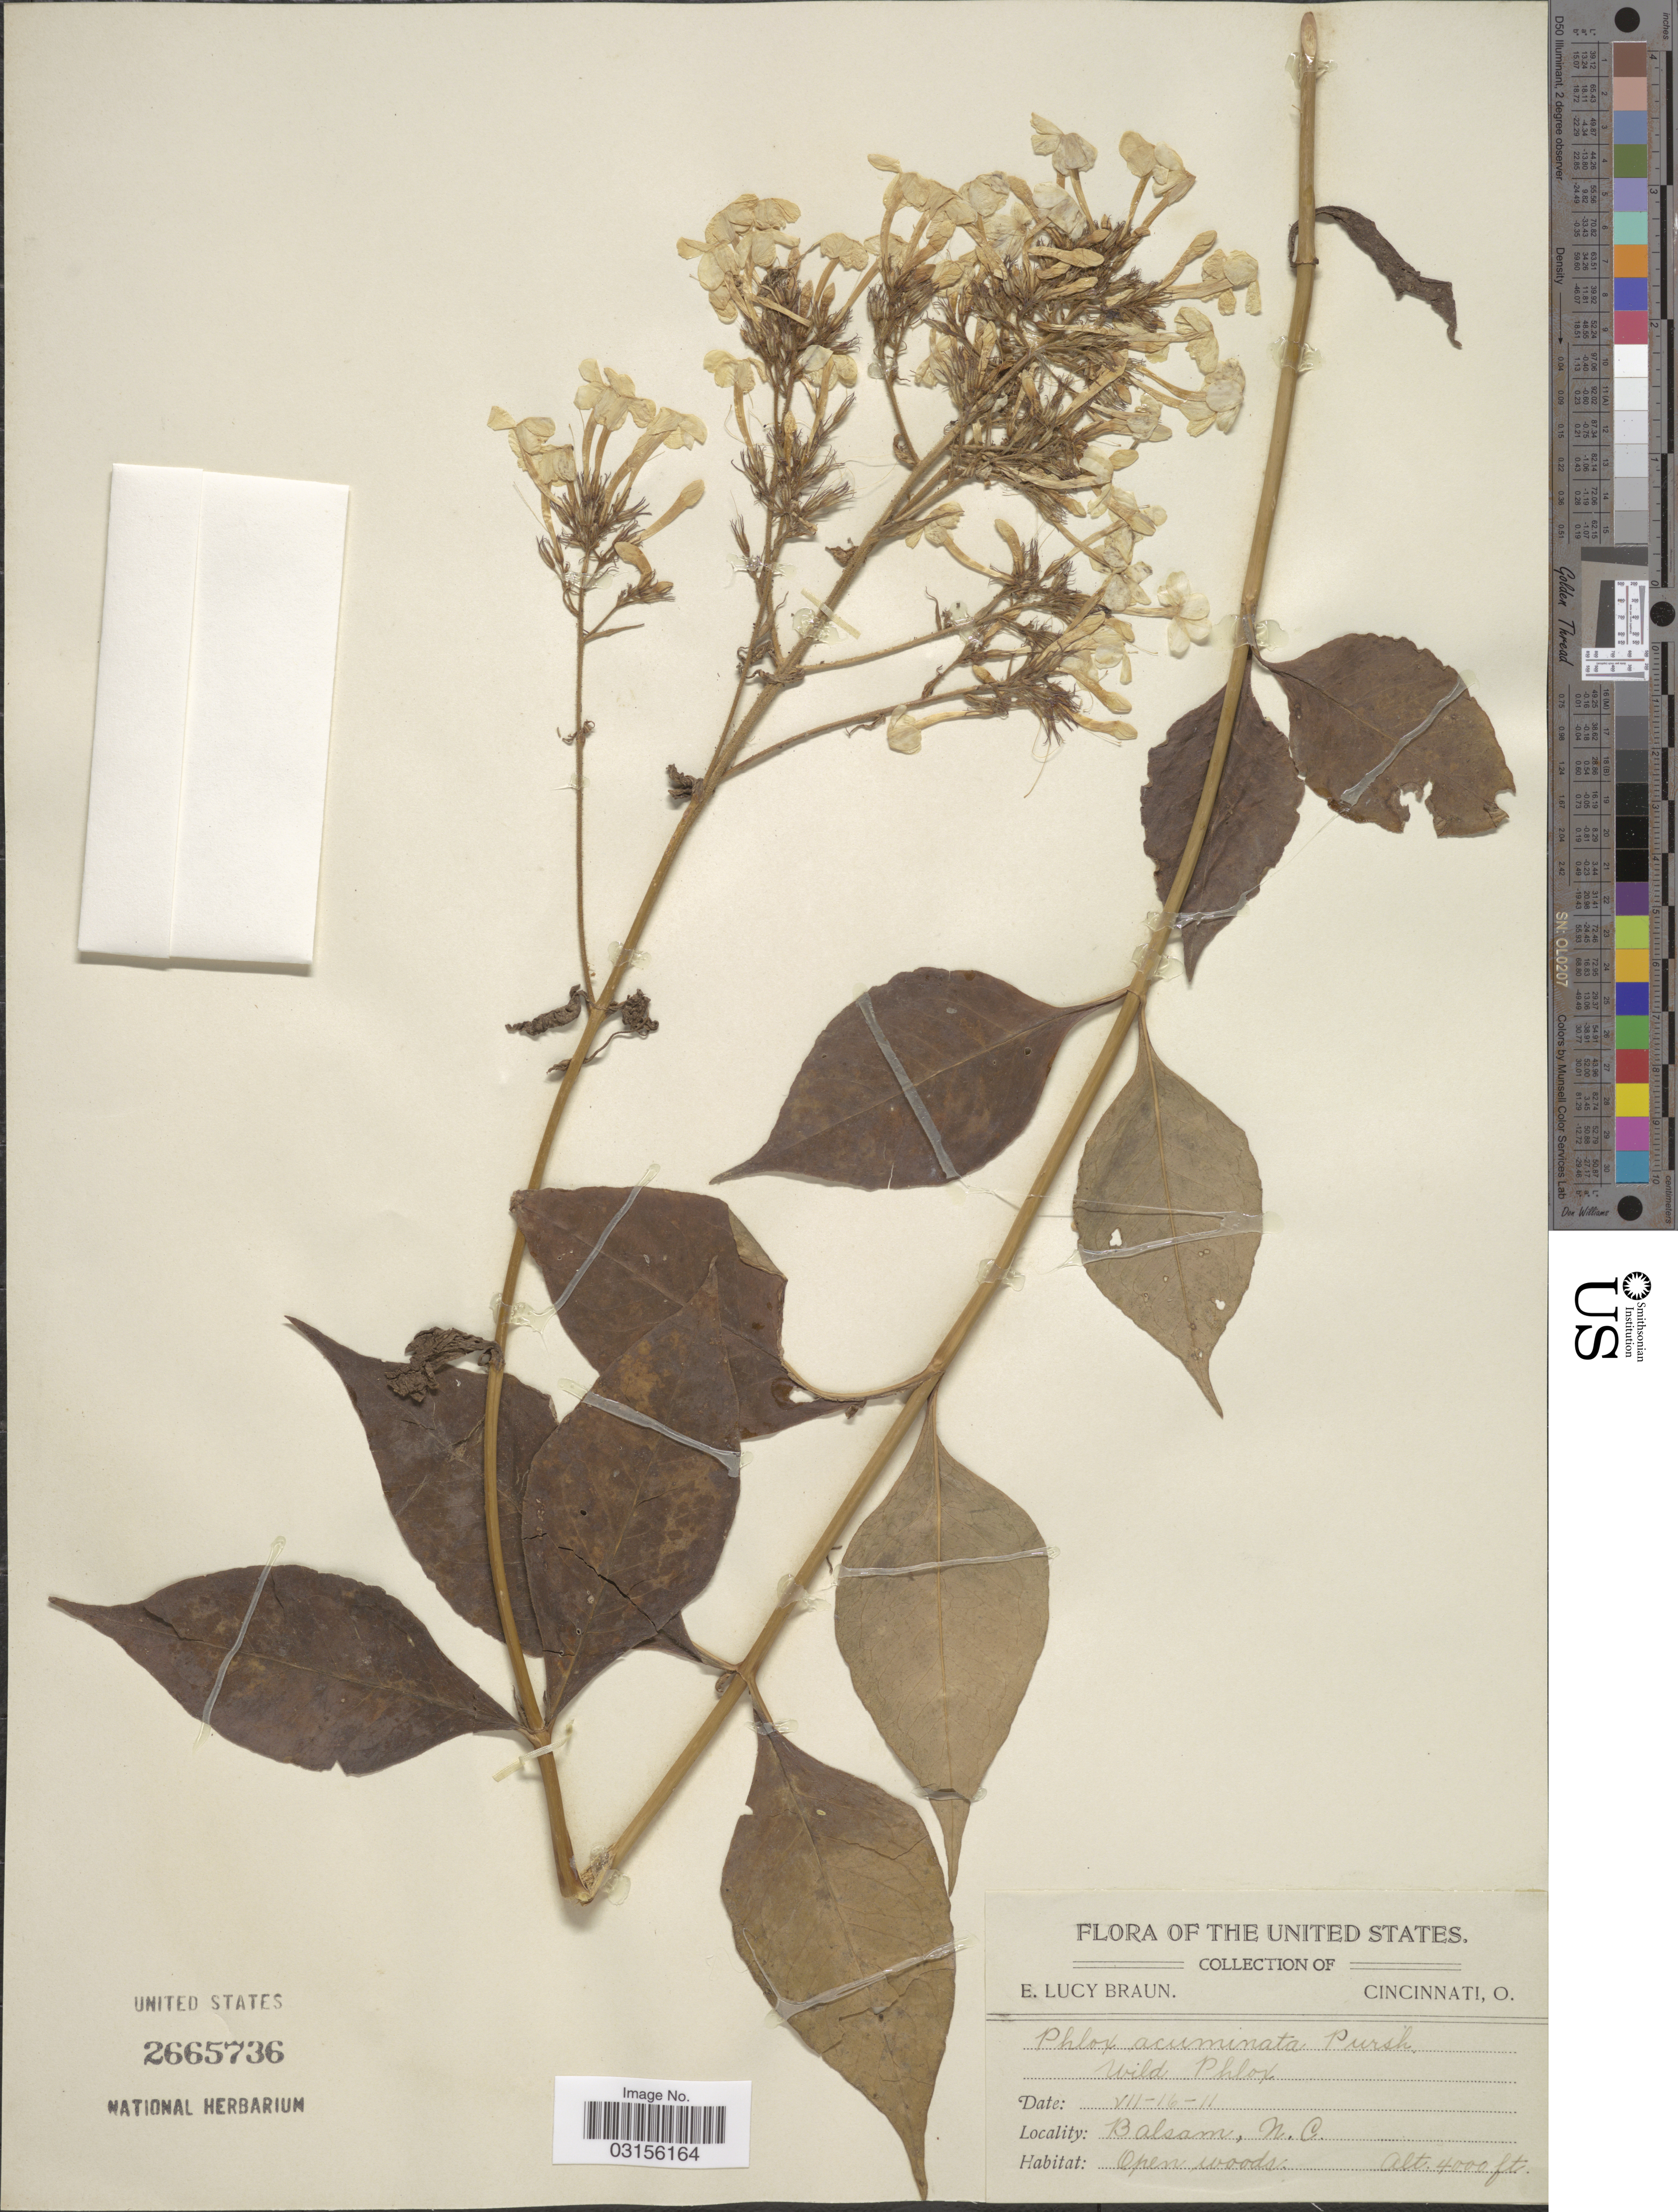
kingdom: Plantae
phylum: Tracheophyta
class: Magnoliopsida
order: Ericales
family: Polemoniaceae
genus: Phlox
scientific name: Phlox amplifolia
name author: Britton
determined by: Mayfield, M. H.; Ferguson, C. J.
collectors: E. L. Braun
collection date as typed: Transcribed d/m/y: 16/7/11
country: United States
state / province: North Carolina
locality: Balsam.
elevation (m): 1219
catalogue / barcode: US 2665736